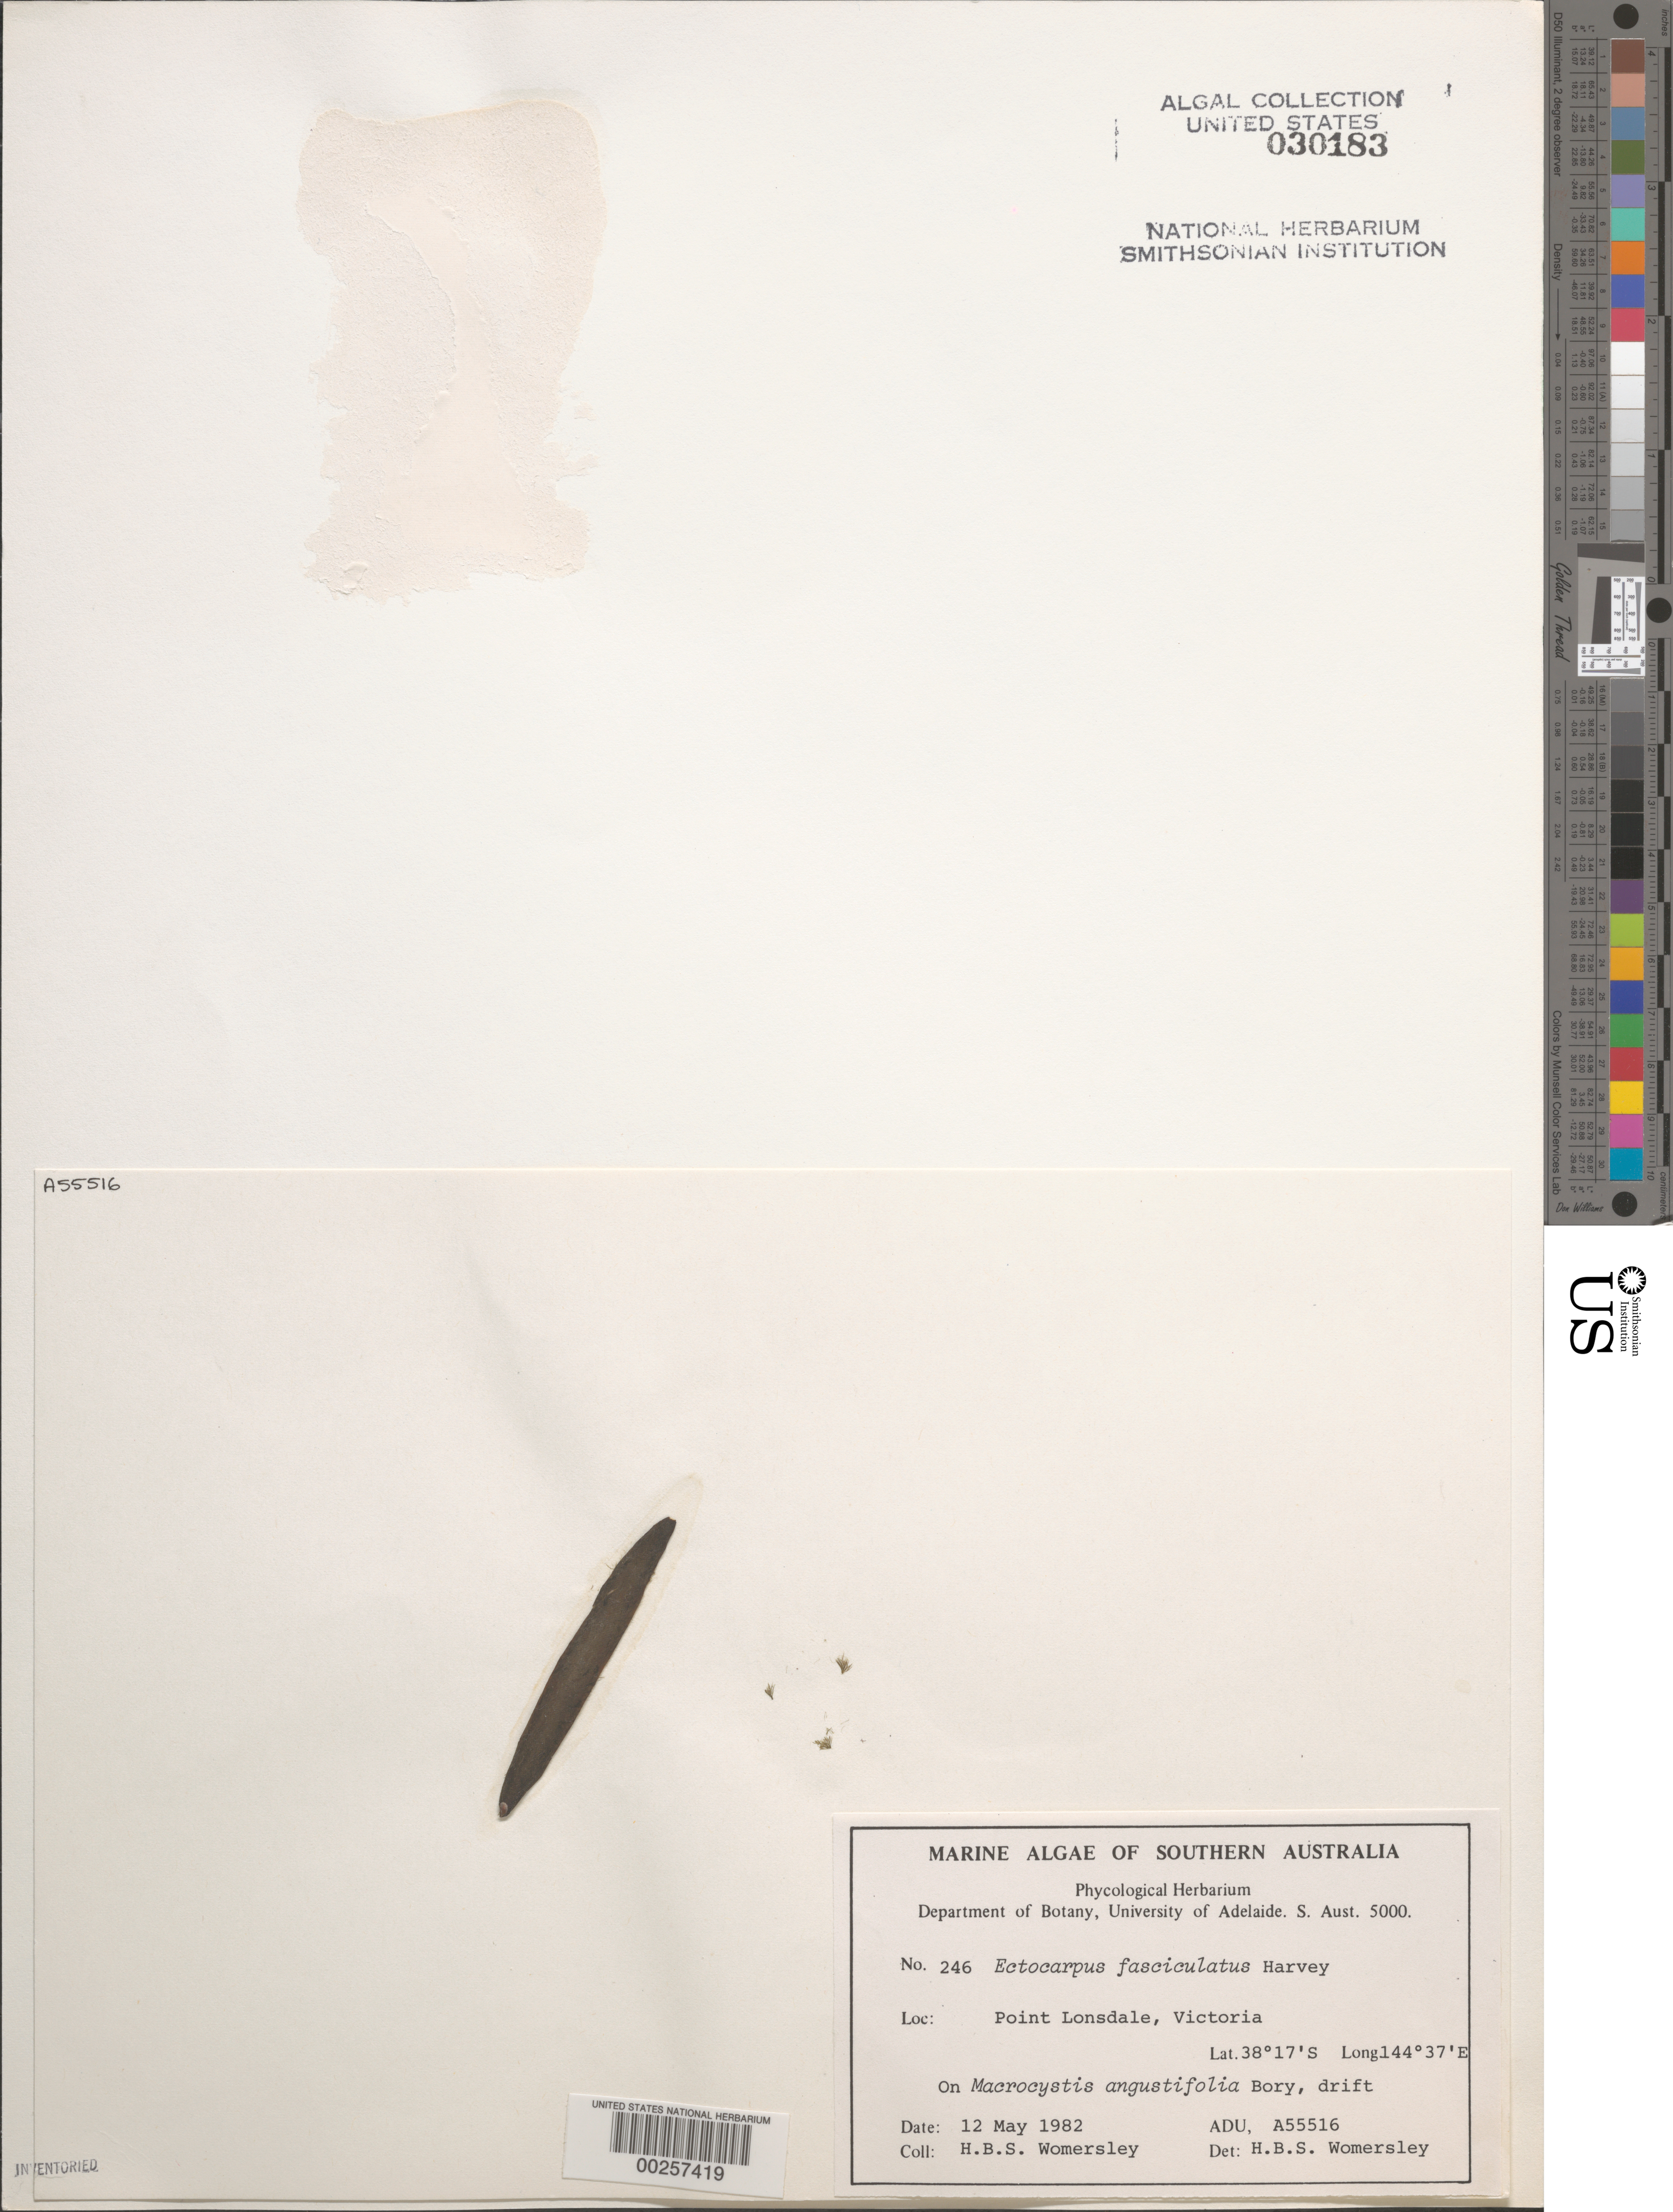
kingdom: Chromista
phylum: Ochrophyta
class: Phaeophyceae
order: Ectocarpales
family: Ectocarpaceae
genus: Ectocarpus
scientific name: Ectocarpus fasciculatus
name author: Harv.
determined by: Womersley, H. B. S.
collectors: H. B. S. Womersley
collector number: ADU A55516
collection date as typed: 12 May 1982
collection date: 1982-05-12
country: Australia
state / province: Victoria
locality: Point lonsdale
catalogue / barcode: US 30183